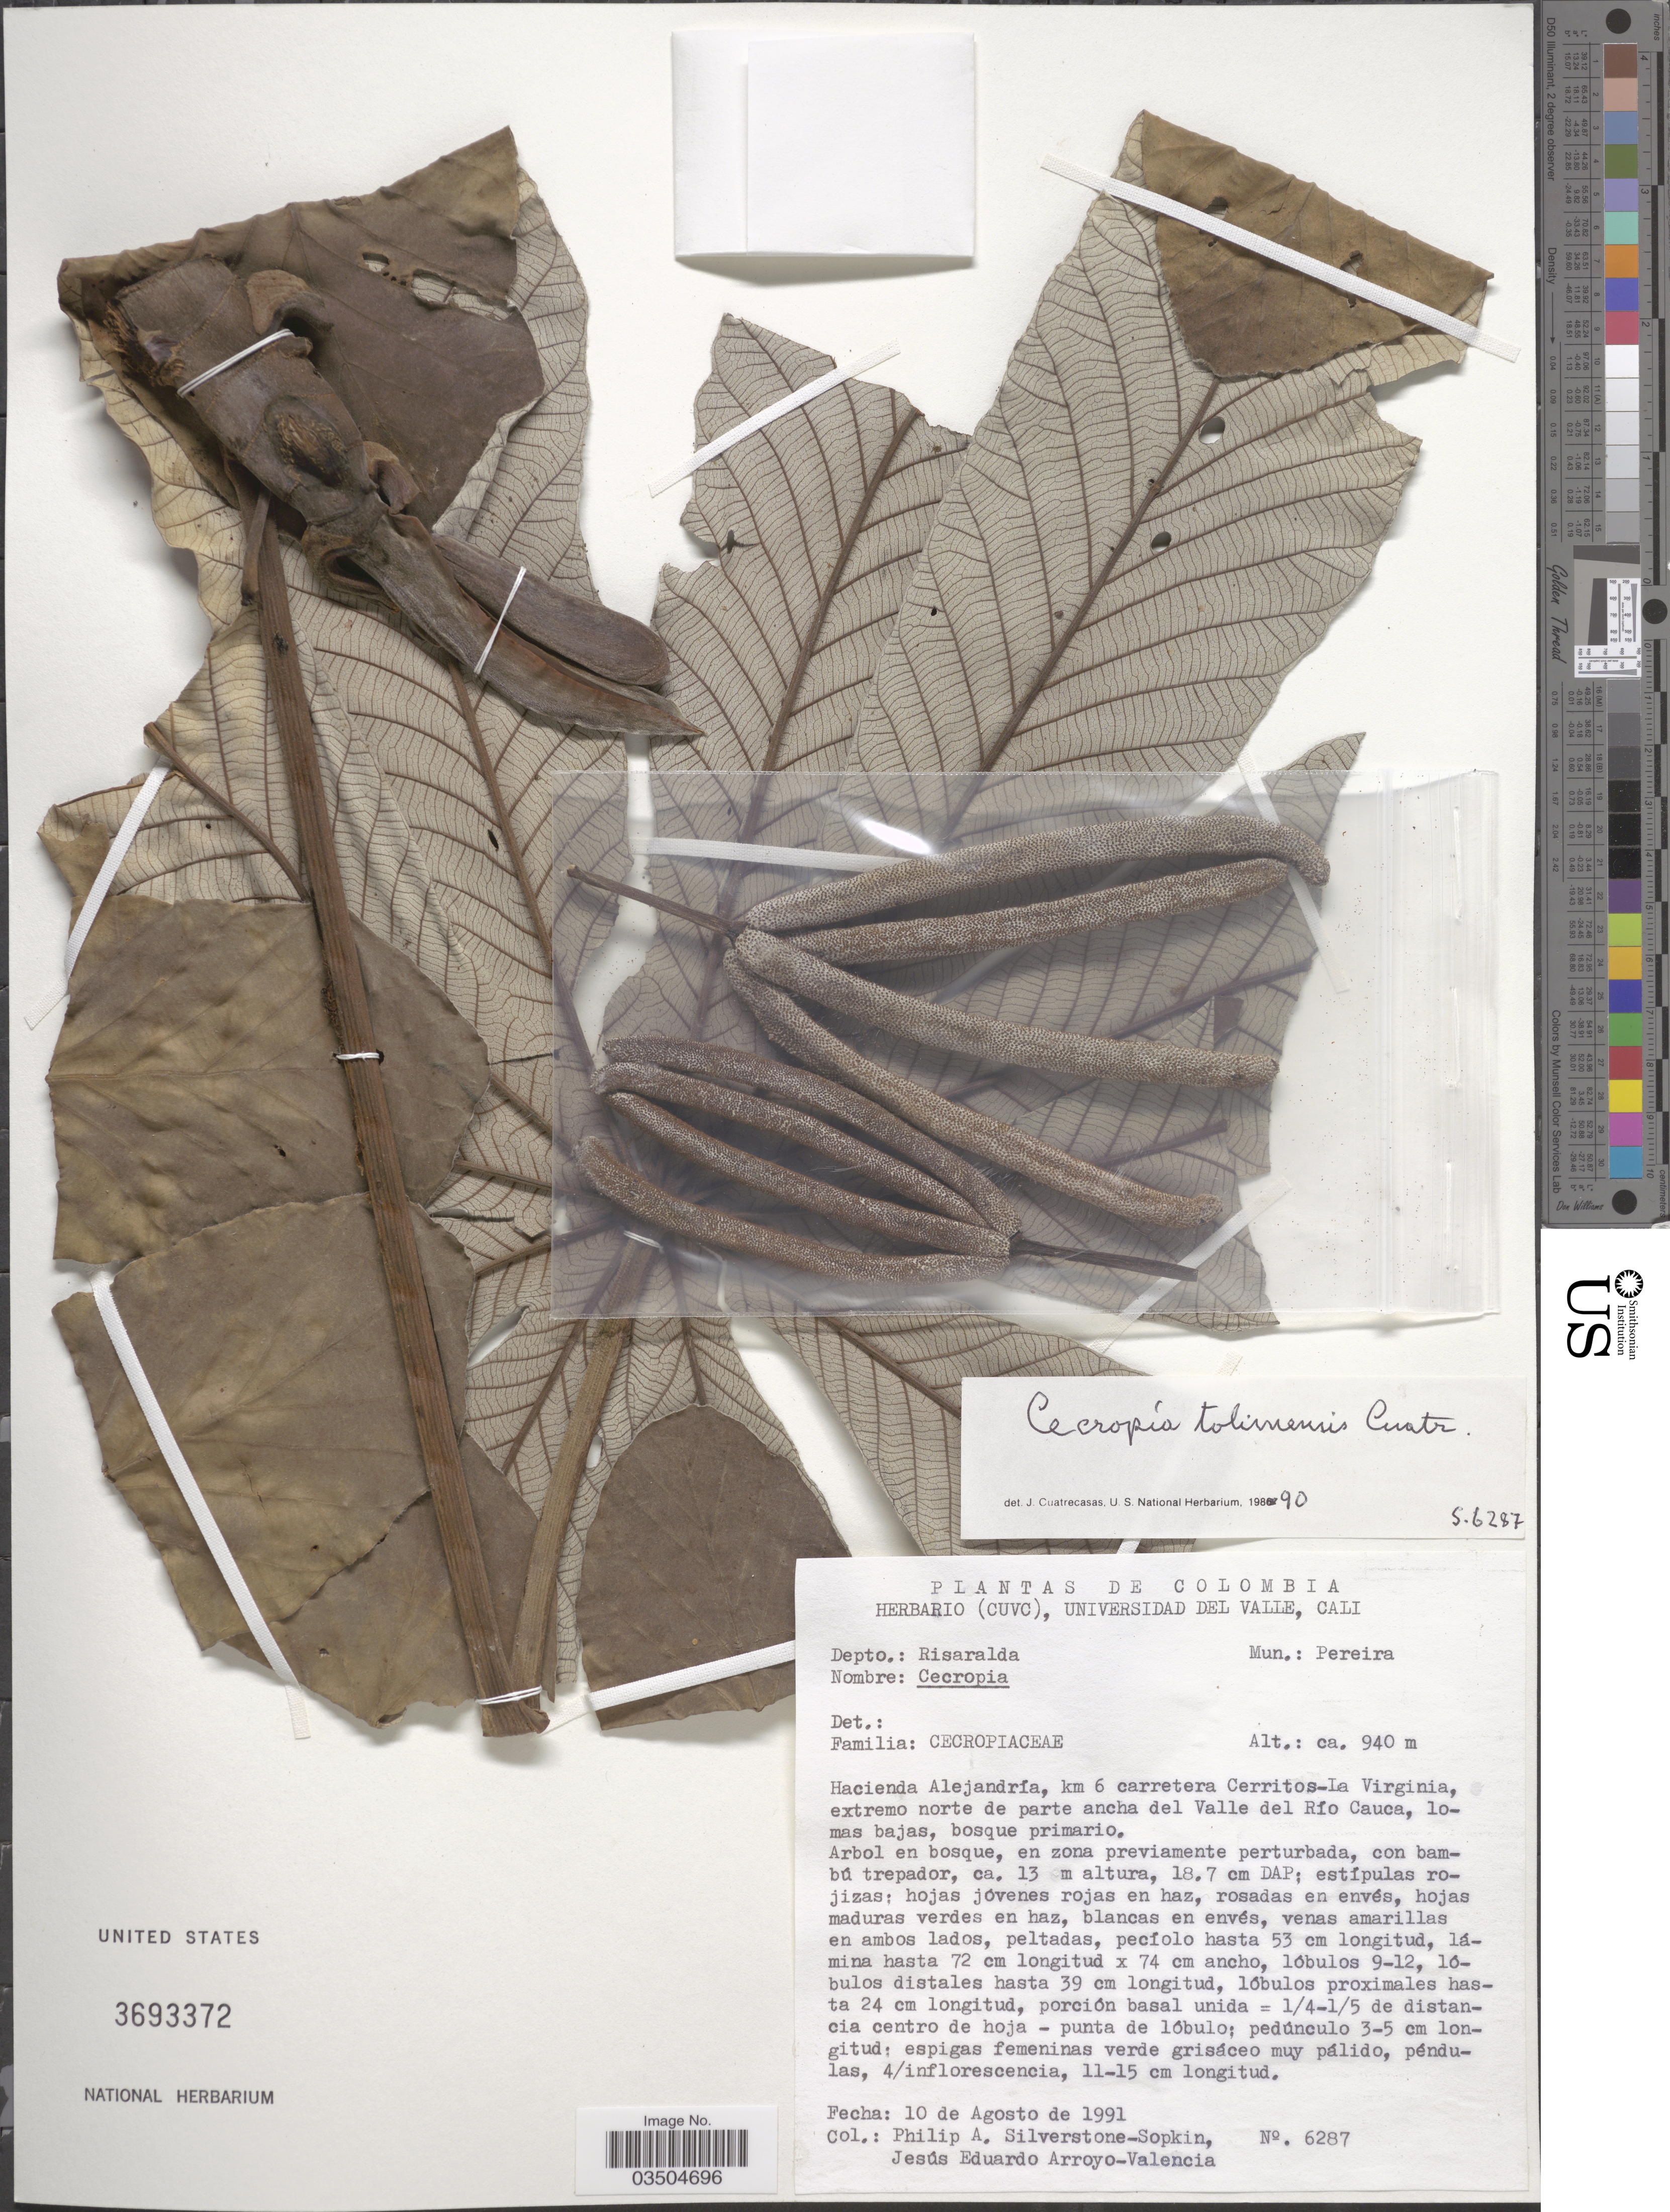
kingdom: Plantae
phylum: Tracheophyta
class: Magnoliopsida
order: Rosales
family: Urticaceae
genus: Cecropia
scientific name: Cecropia tolimensis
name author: Cuatrec.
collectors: P. A. Silverstone-Sopkin & J. Valencia-Arroyo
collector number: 6287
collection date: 1991-08-10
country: Colombia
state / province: Risaralda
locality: Depto.: Risaralda. Mpio.: Pereira. Hacienda Alejandría, km 6 carretera Cerritos-La Virginia, extremo norte de parte ancha del Valle del Río Cauca, lomas bajas.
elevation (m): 940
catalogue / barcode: US 3693372